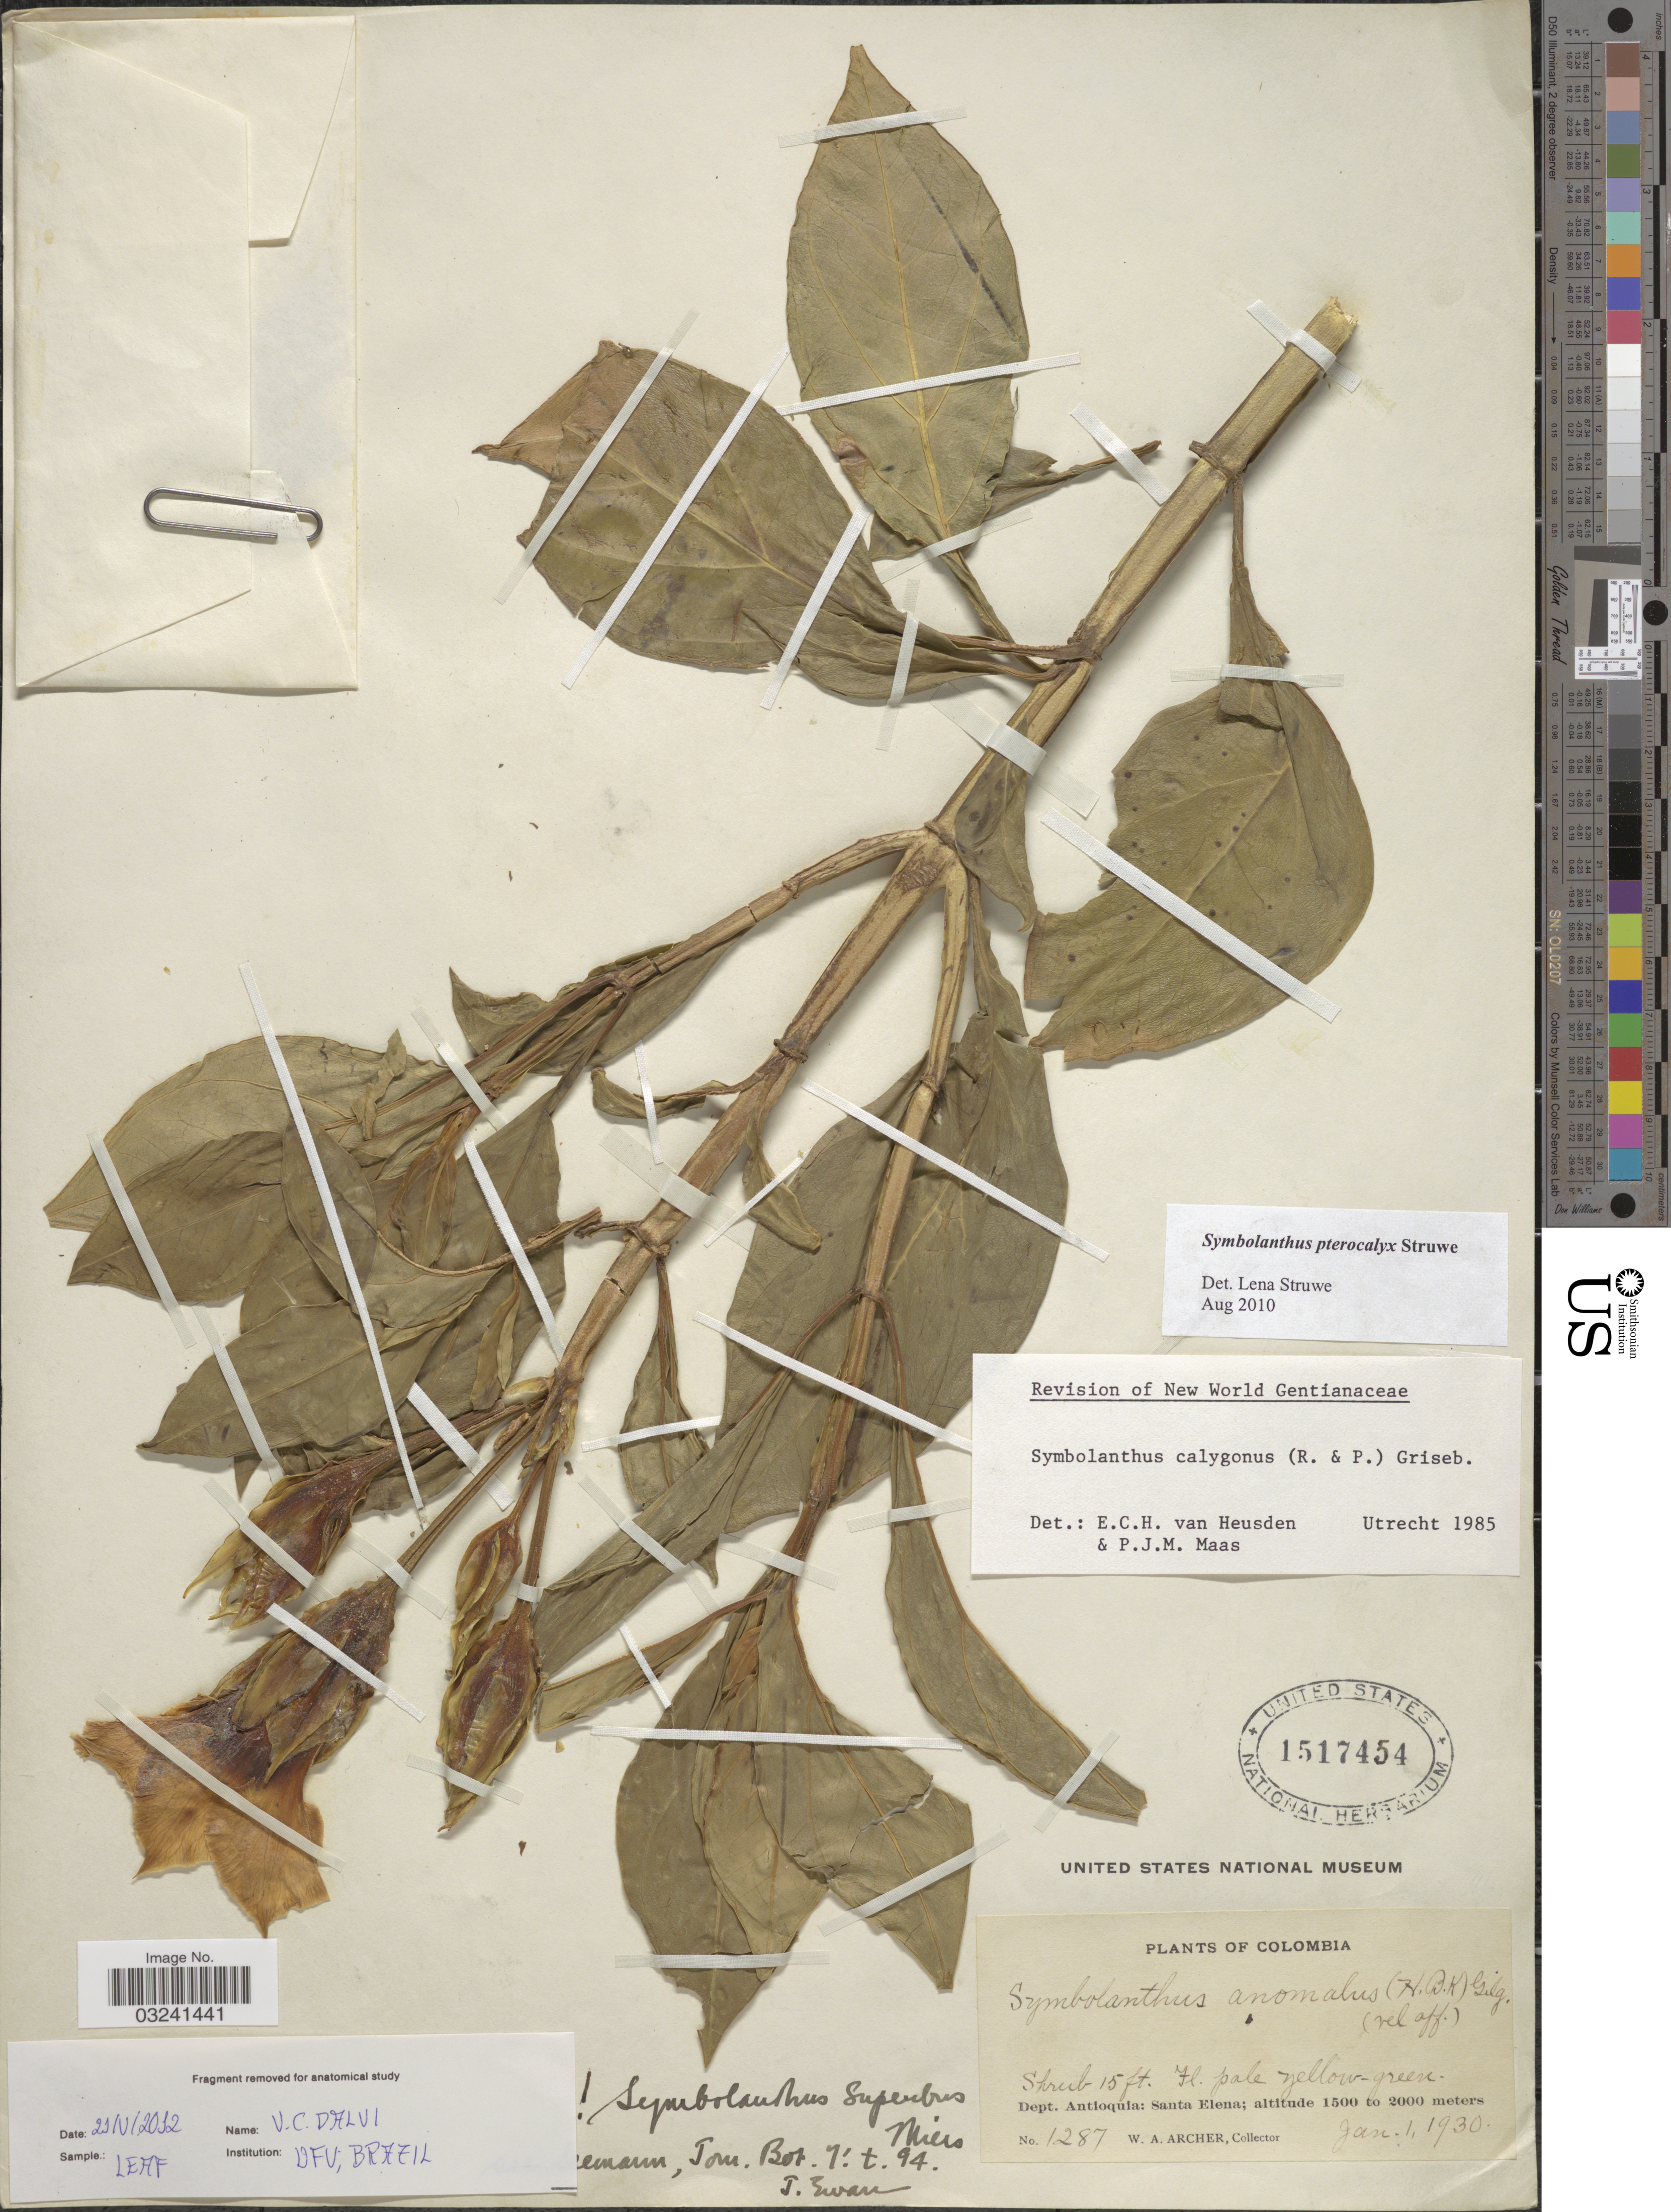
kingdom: Plantae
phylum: Tracheophyta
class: Magnoliopsida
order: Gentianales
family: Gentianaceae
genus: Symbolanthus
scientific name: Symbolanthus pterocalyx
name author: Struwe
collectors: W. Archer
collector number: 1287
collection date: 1930-01-01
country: Colombia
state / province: Antioquia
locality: Dept. Antioquia: Santa Elena.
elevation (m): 1500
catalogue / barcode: US 1517454